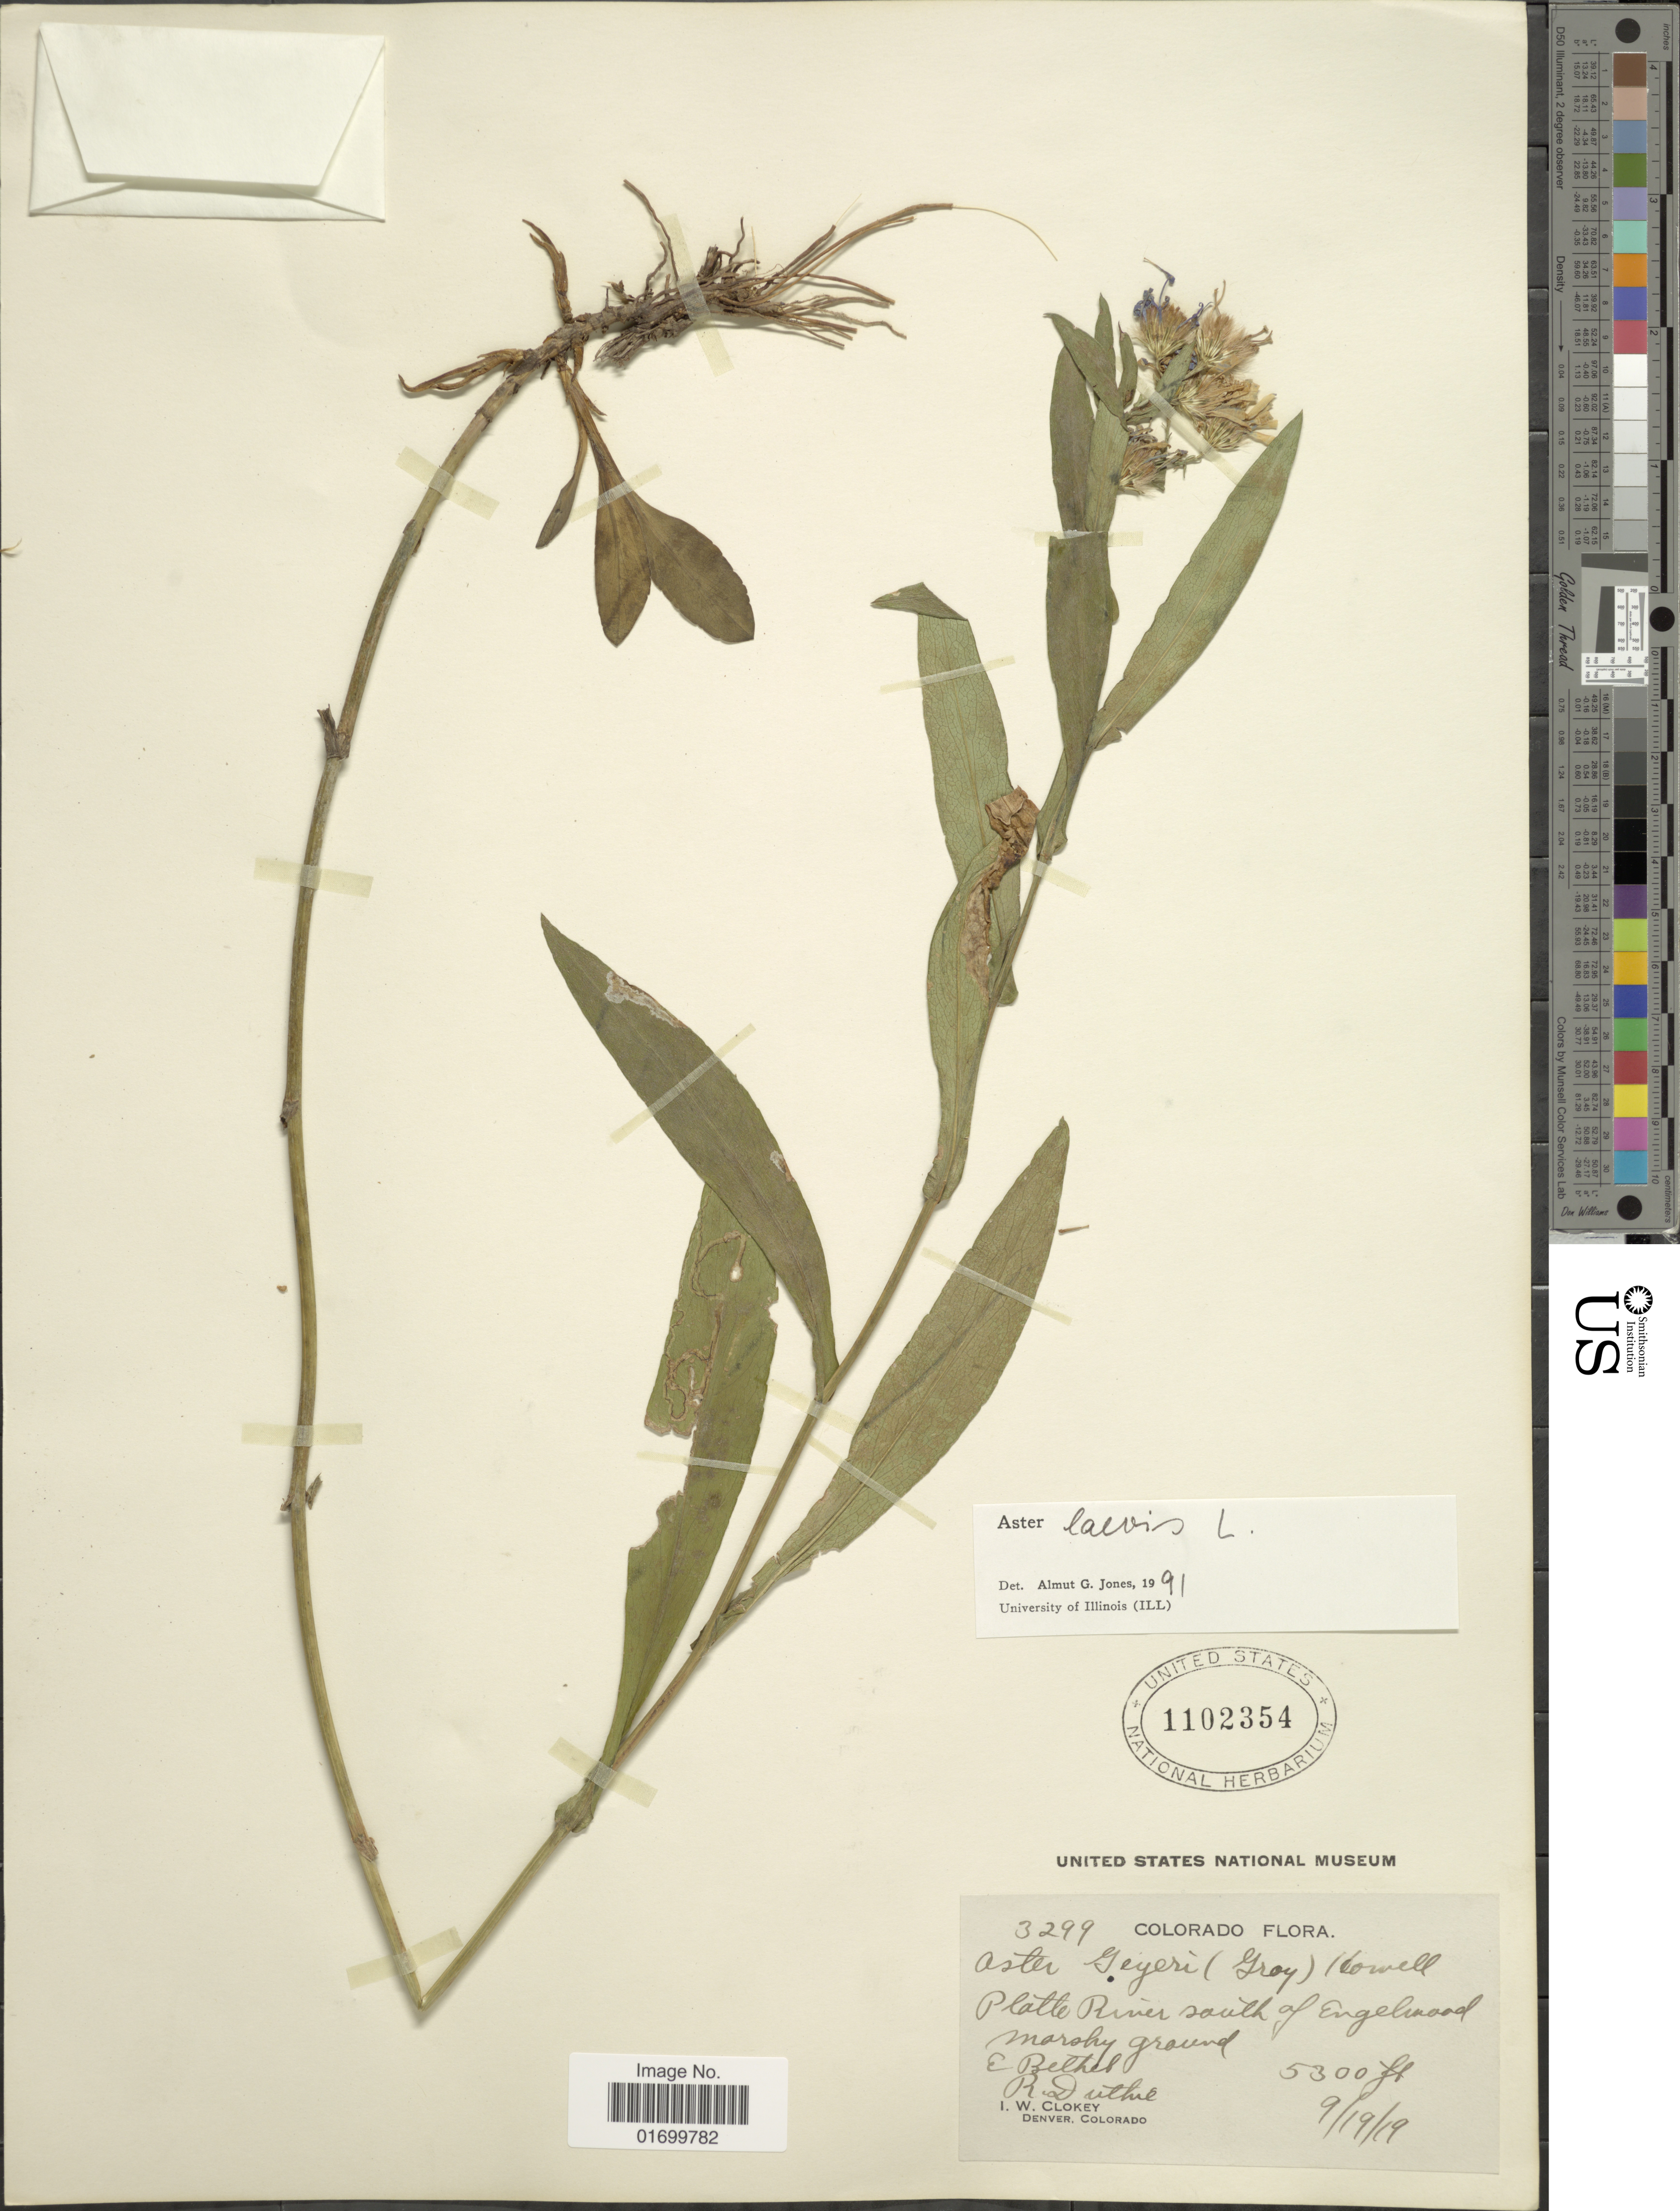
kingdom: Plantae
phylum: Tracheophyta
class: Magnoliopsida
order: Asterales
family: Asteraceae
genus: Symphyotrichum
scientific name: Symphyotrichum laeve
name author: (L.) Á. Löve & D. Löve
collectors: E. Bethel, R. Duthie & I. W. Clokey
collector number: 3299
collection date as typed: Transcribed d/m/y: 19/9/19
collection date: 1919-09-19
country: United States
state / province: Colorado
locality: Platte River south of Englewood.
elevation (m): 1615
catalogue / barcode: US 1102354